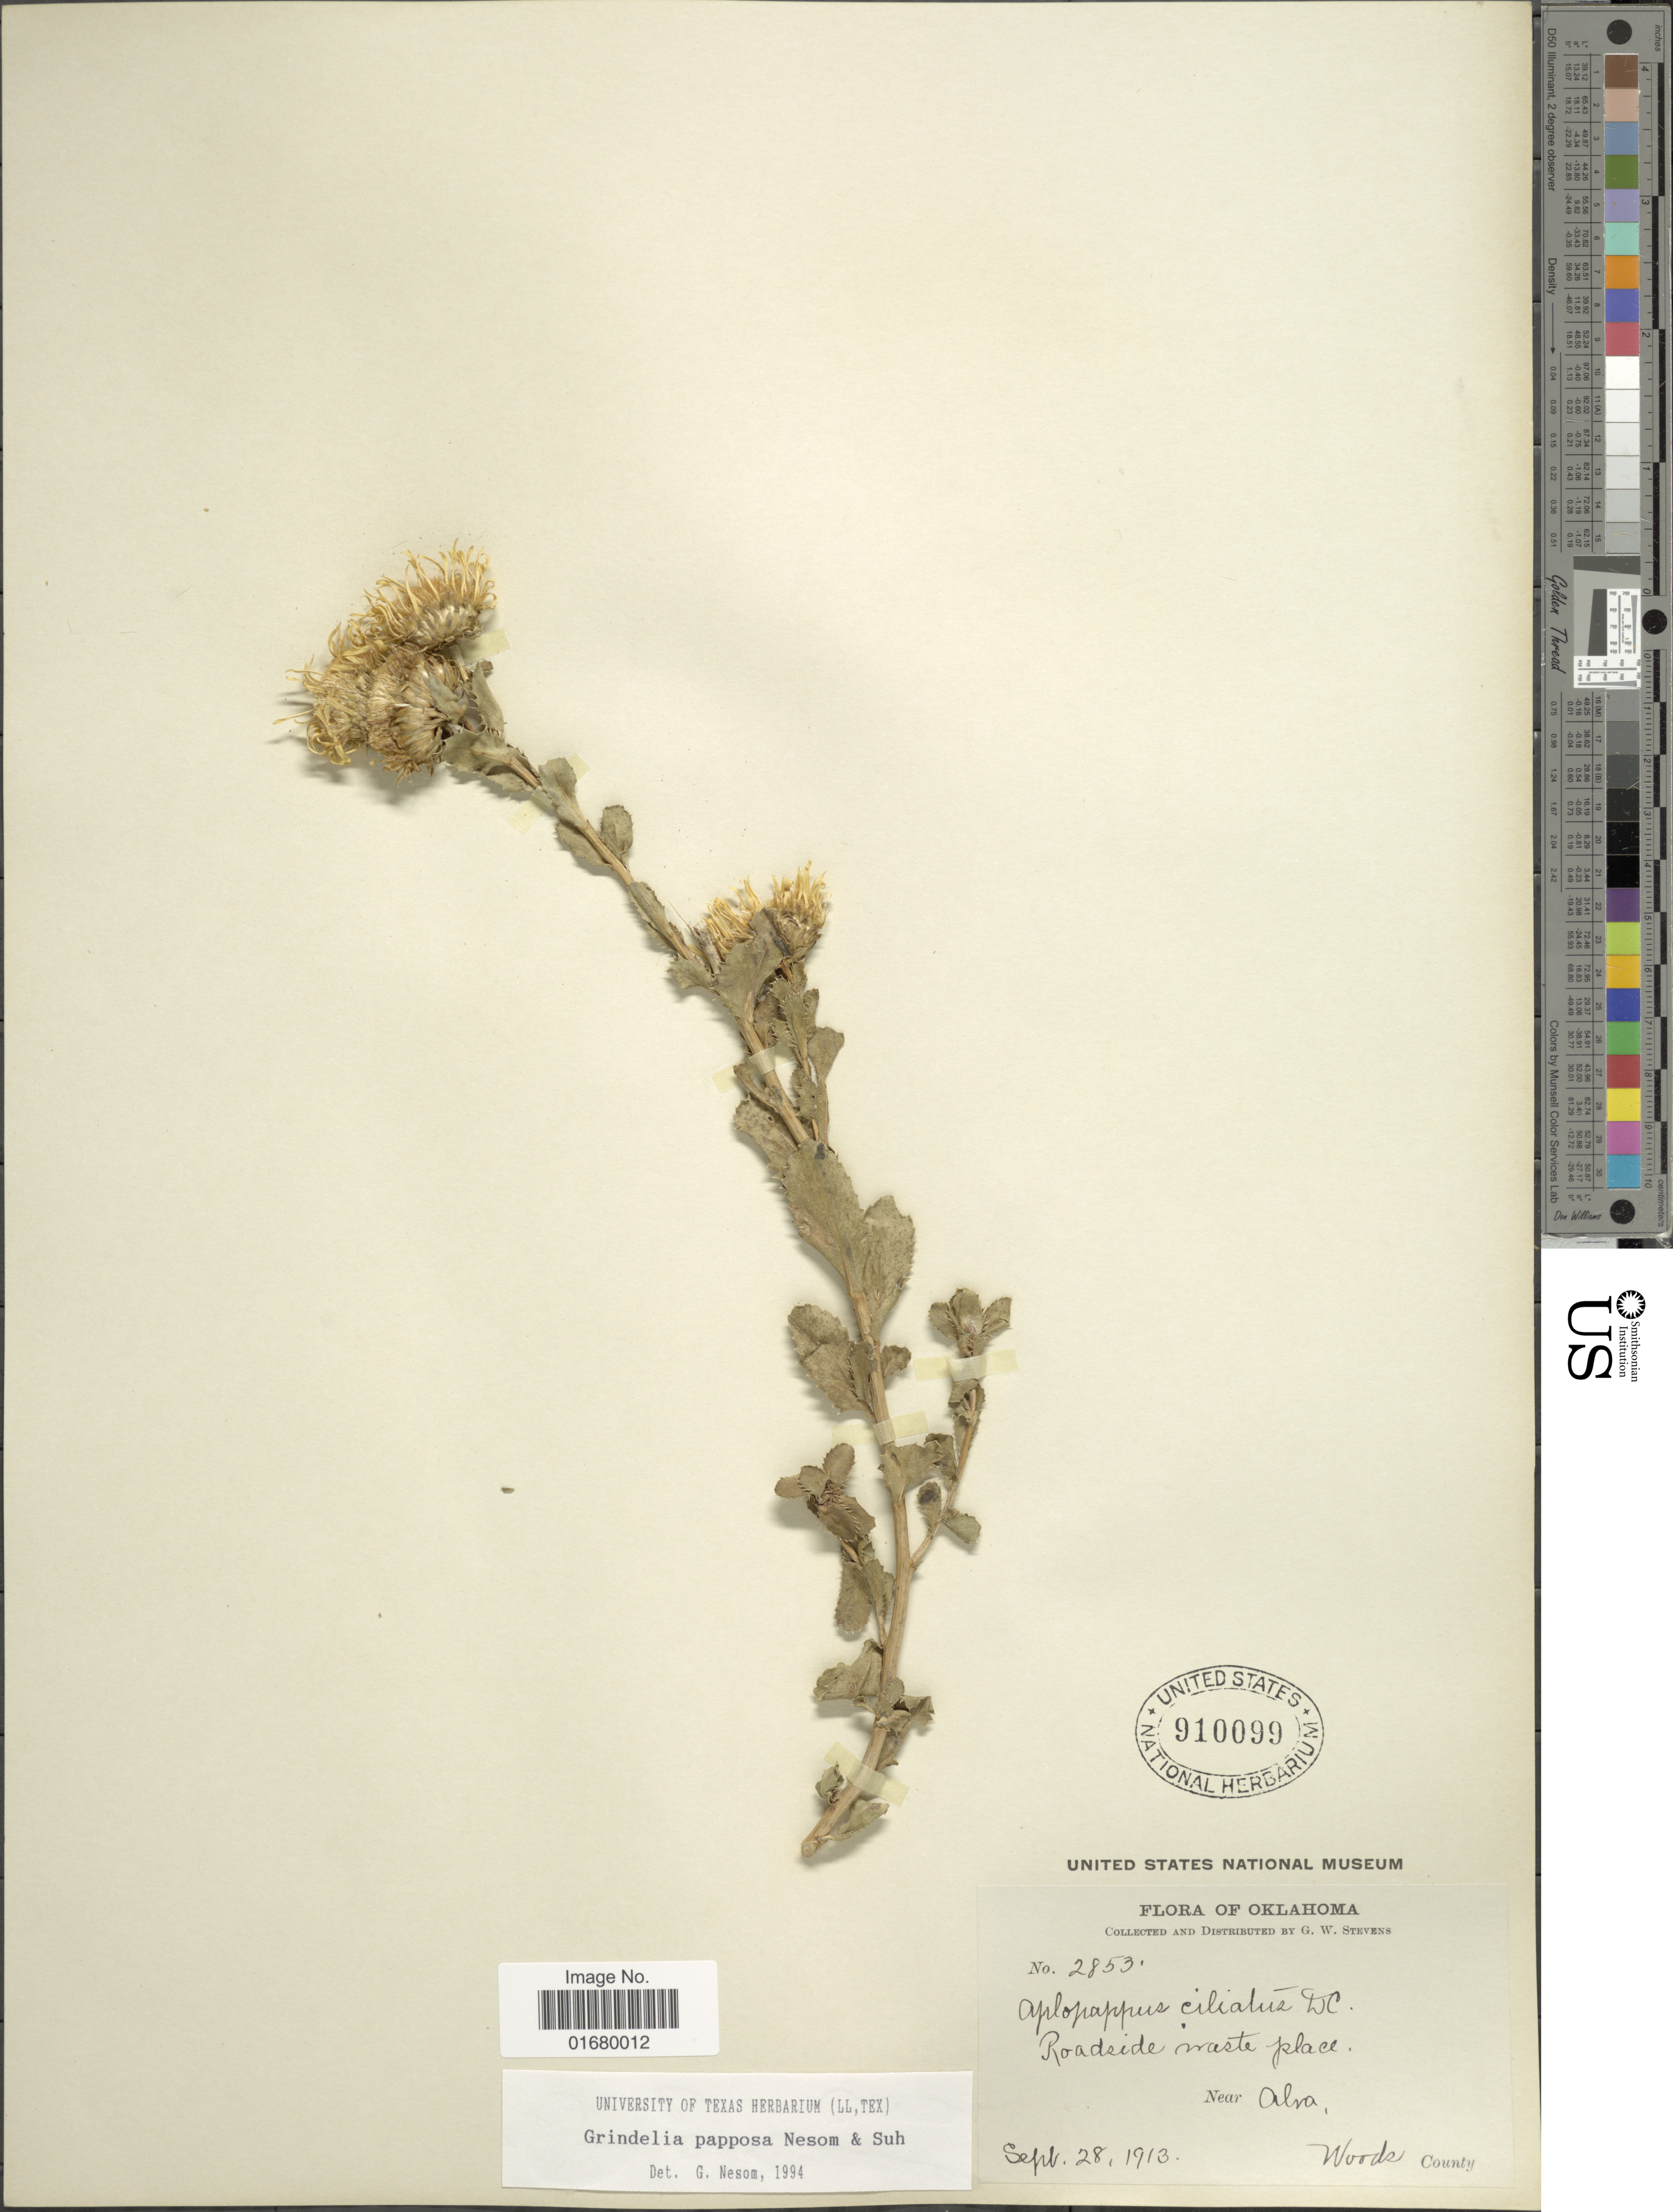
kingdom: Plantae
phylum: Tracheophyta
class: Magnoliopsida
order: Asterales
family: Asteraceae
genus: Grindelia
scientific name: Grindelia papposa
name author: G.L. Nesom & Suh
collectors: G. W. Stevens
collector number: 2853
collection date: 1913-09-28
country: United States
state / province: Oklahoma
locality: Roadside waste place, near Alra, Woods Co.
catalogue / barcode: US 910099